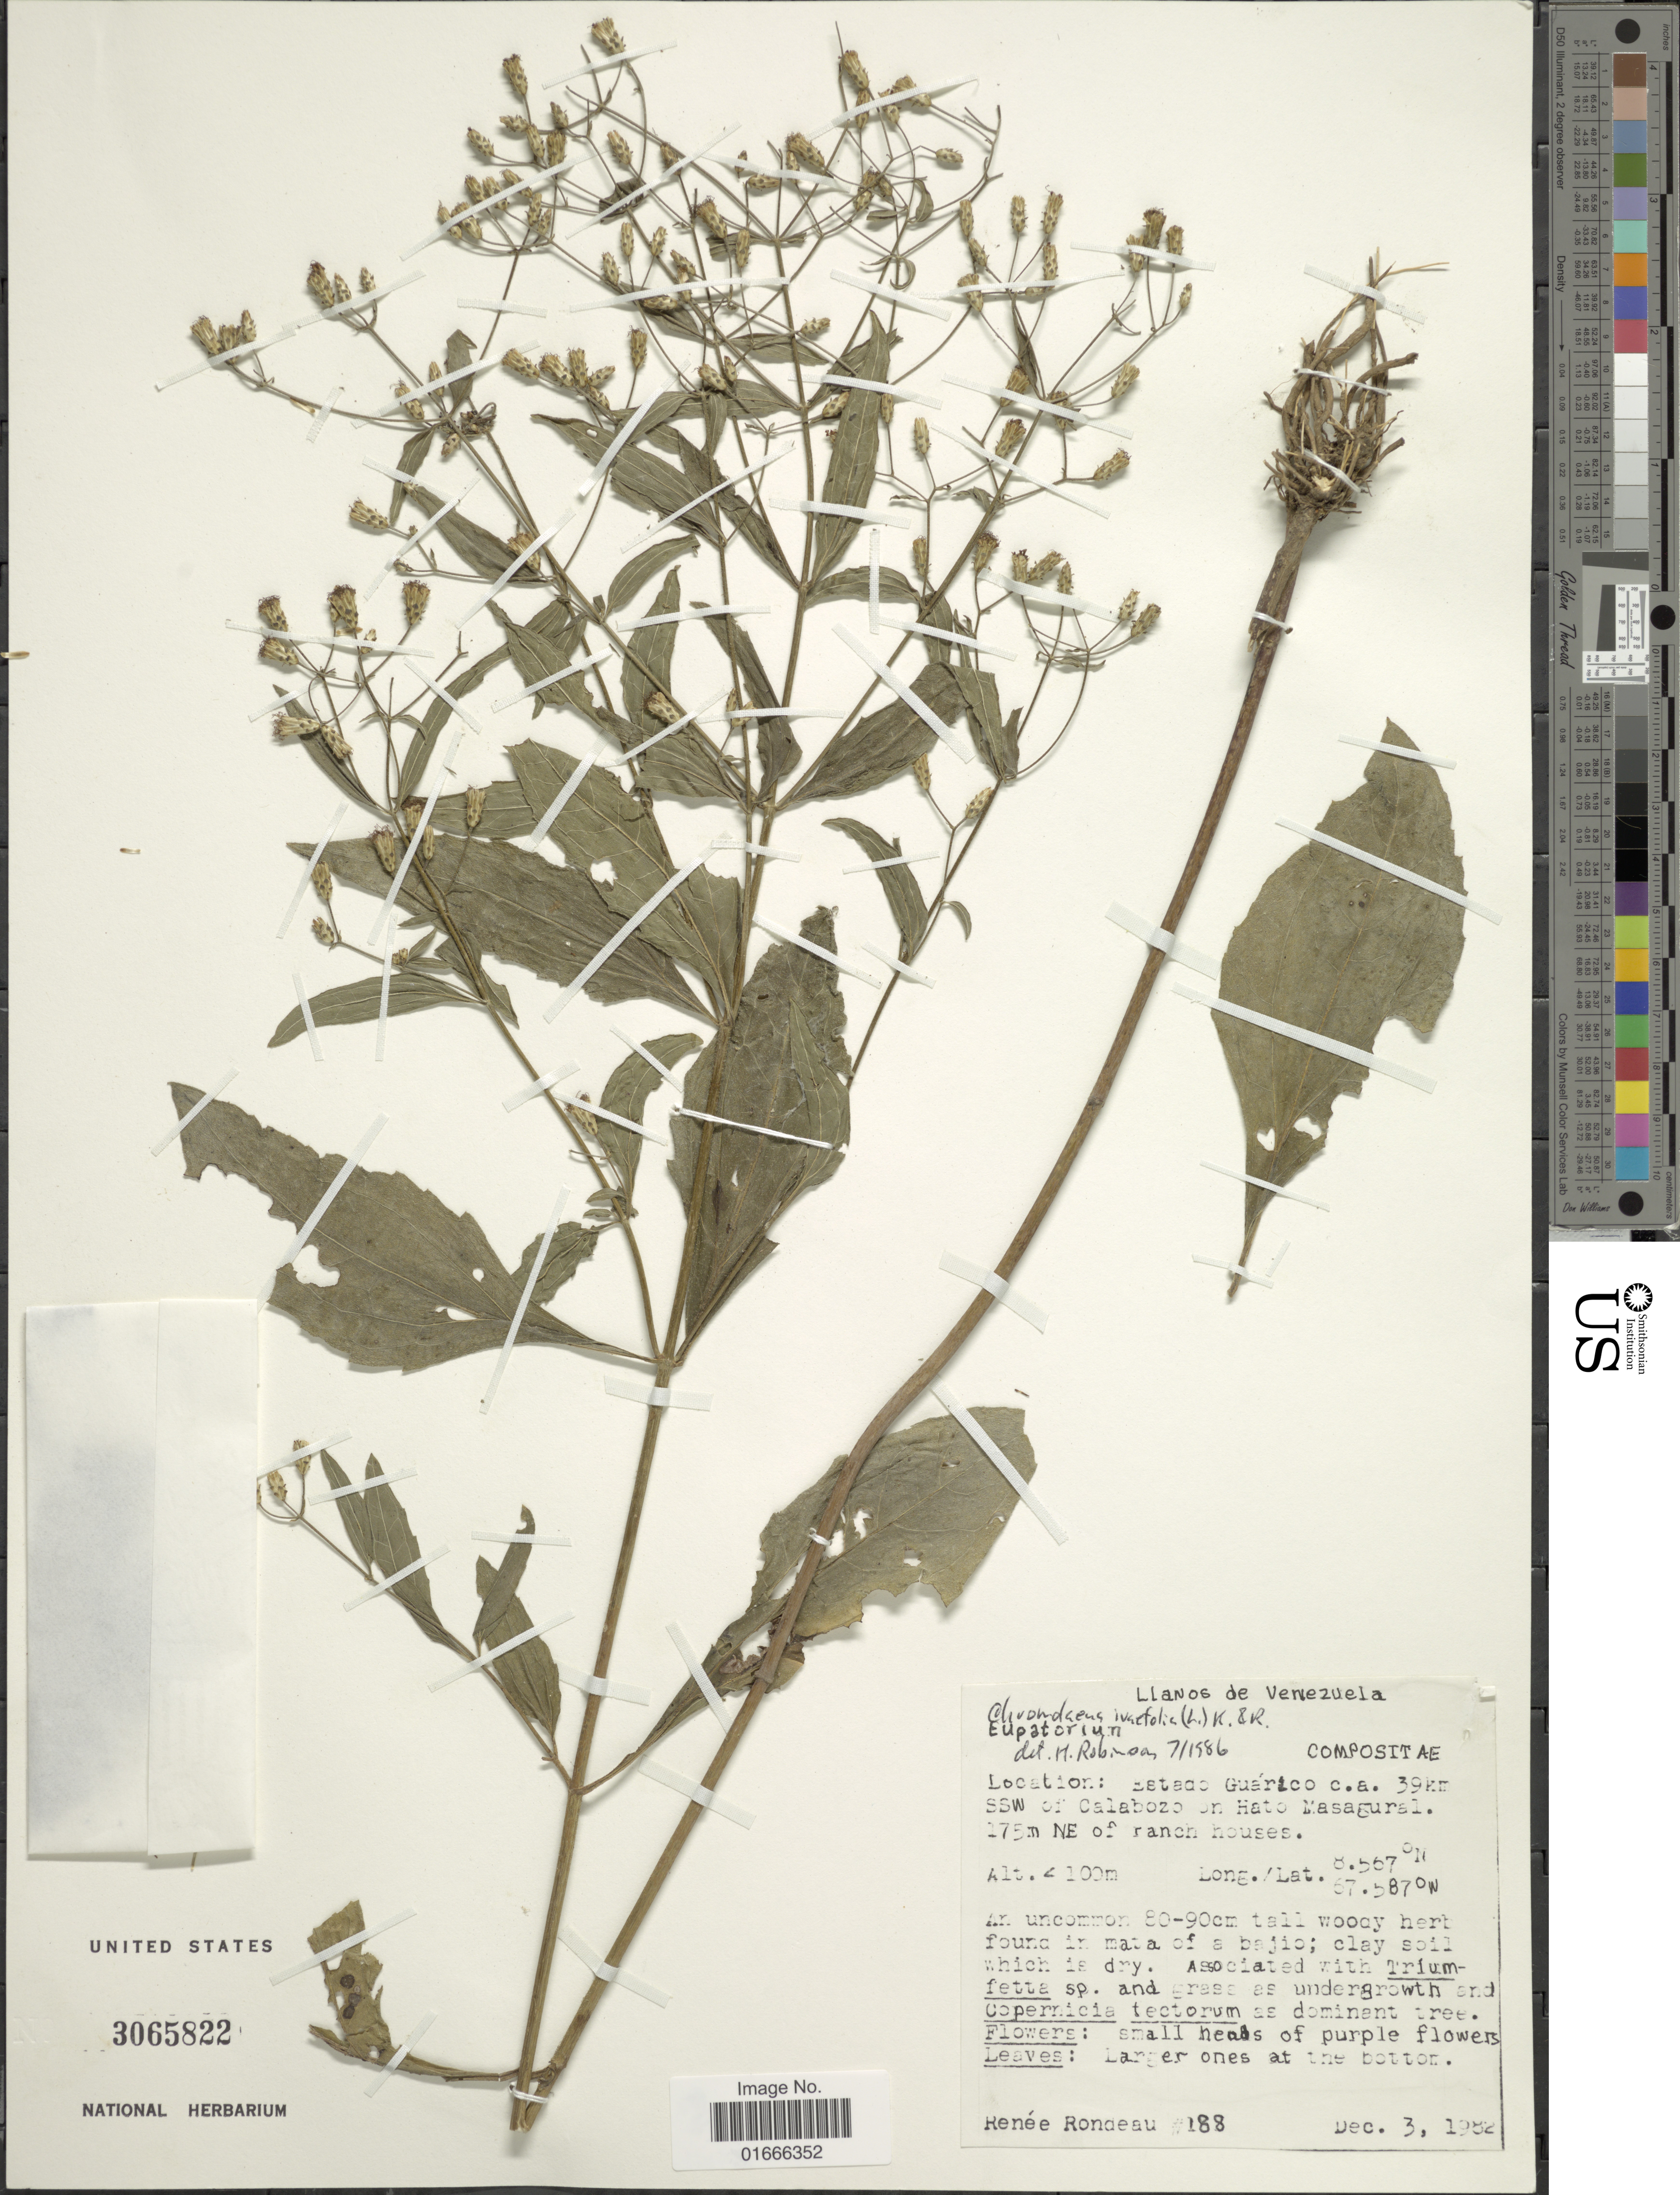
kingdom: Plantae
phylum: Tracheophyta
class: Magnoliopsida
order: Asterales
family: Asteraceae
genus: Chromolaena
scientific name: Chromolaena ivaefolia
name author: (L.) R.M. King & H. Rob.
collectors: R. Rondeau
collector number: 188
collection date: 1982-12-03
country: Venezuela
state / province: Guárico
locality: Ca 39 km SSW of Calabozo on Hato Masagural, 175 m NE of ranch houses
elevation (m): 100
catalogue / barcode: US 3065822